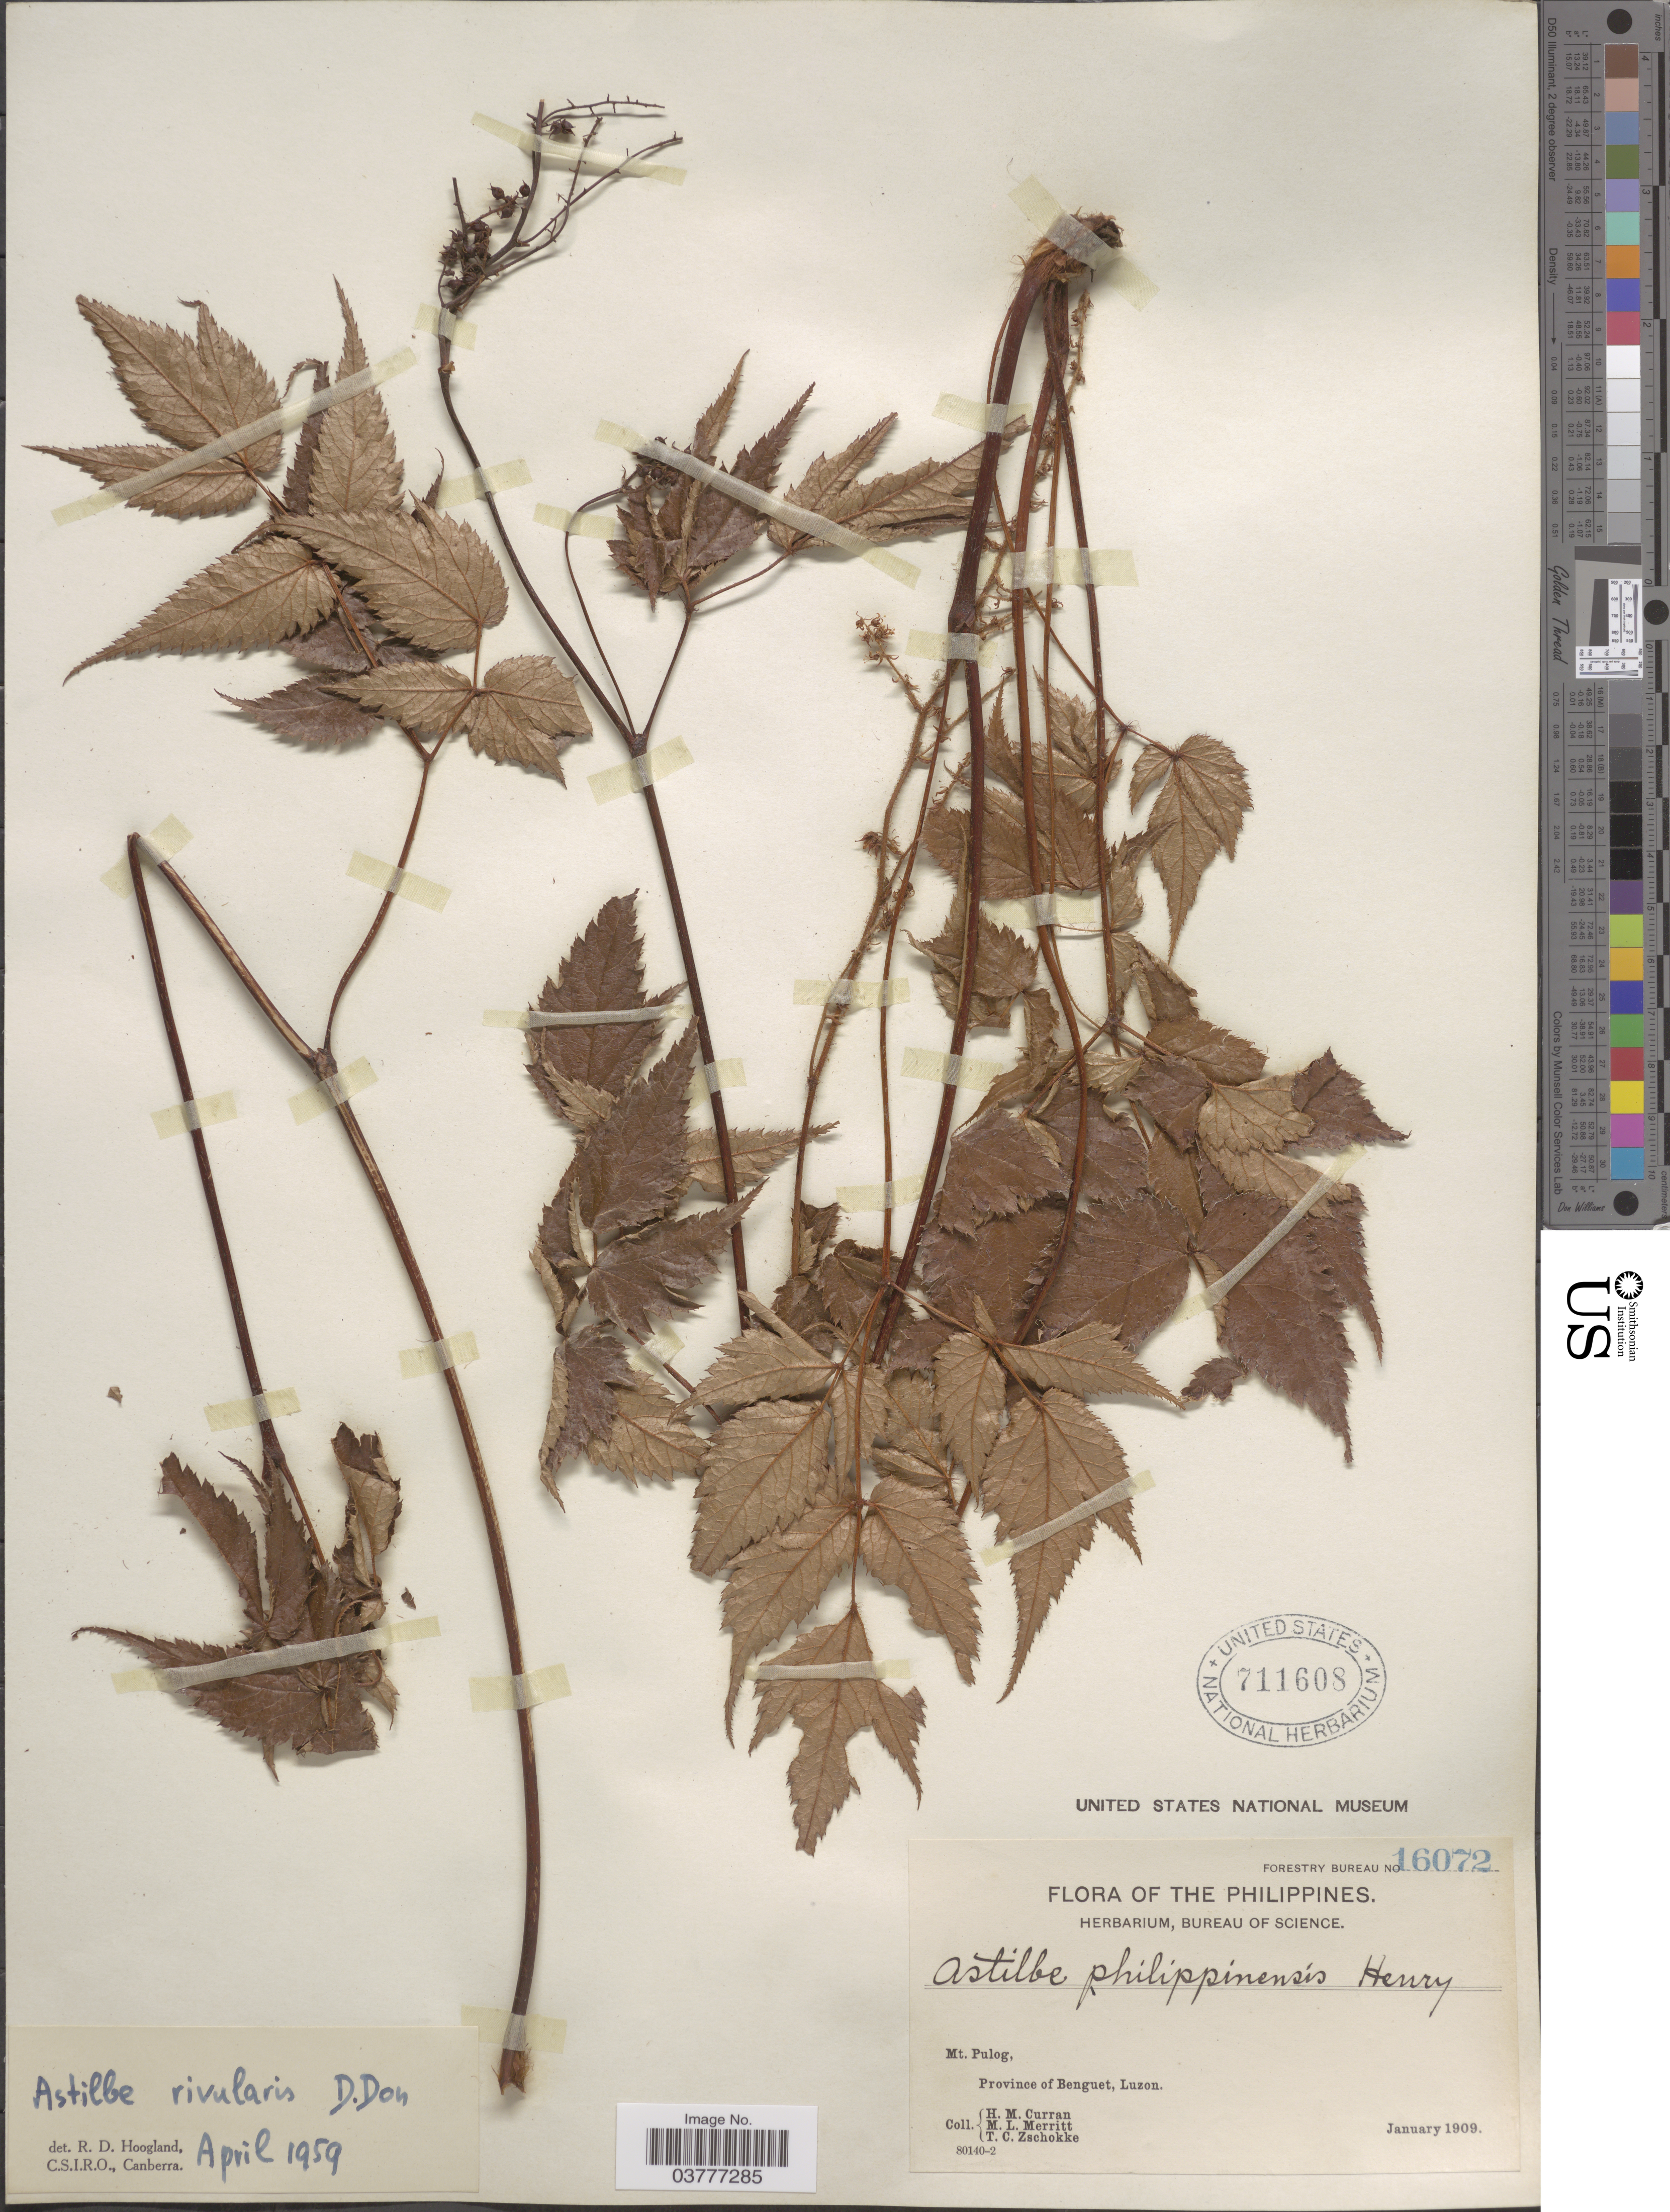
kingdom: Plantae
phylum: Tracheophyta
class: Magnoliopsida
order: Saxifragales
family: Saxifragaceae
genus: Astilbe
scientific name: Astilbe philippinensis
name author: A. Henry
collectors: H. M. Curran & M. L. Merritt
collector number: Forestry Bureau 16072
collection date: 1909-01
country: Philippines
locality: Mt. Pulog, Province of Benguet, Luzon.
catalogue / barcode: US 711608